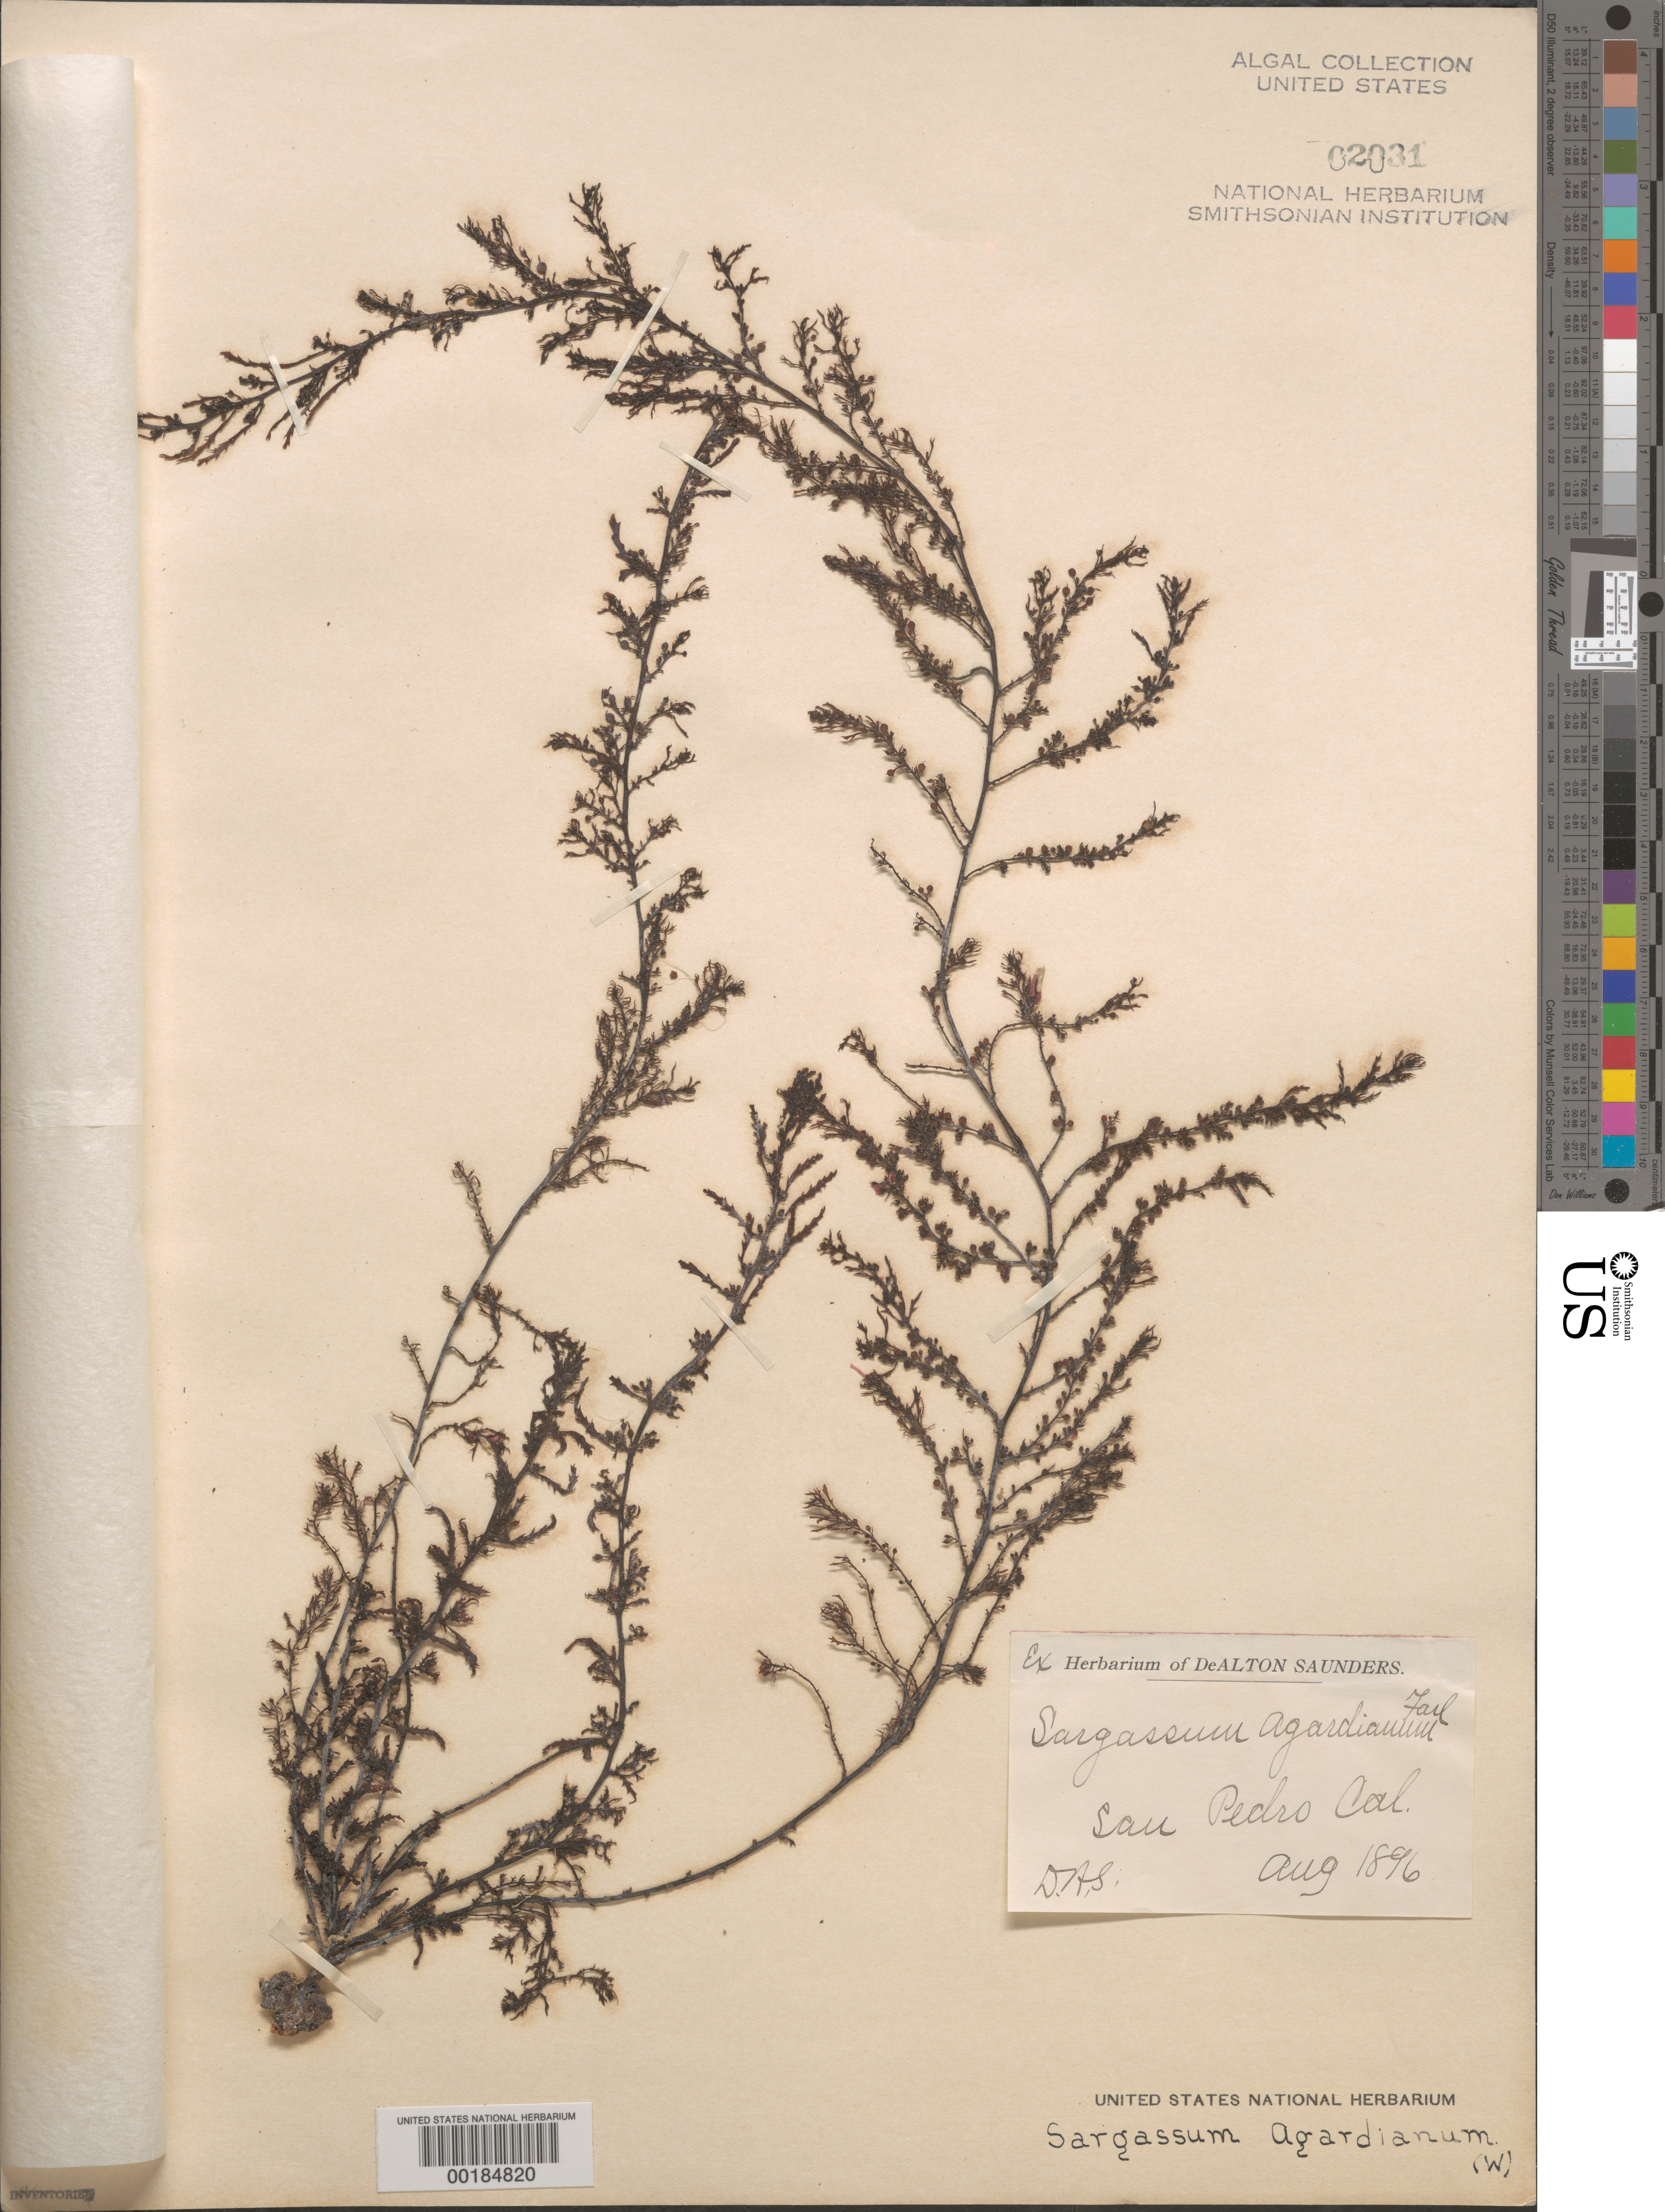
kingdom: Chromista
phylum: Ochrophyta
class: Phaeophyceae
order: Fucales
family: Sargassaceae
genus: Sargassum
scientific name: Sargassum agardhianum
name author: Farl. in J. Agardh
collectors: D. Saunders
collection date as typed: Aug 1896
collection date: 1896-08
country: United States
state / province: California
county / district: Los Angeles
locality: San Pedro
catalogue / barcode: US 2031